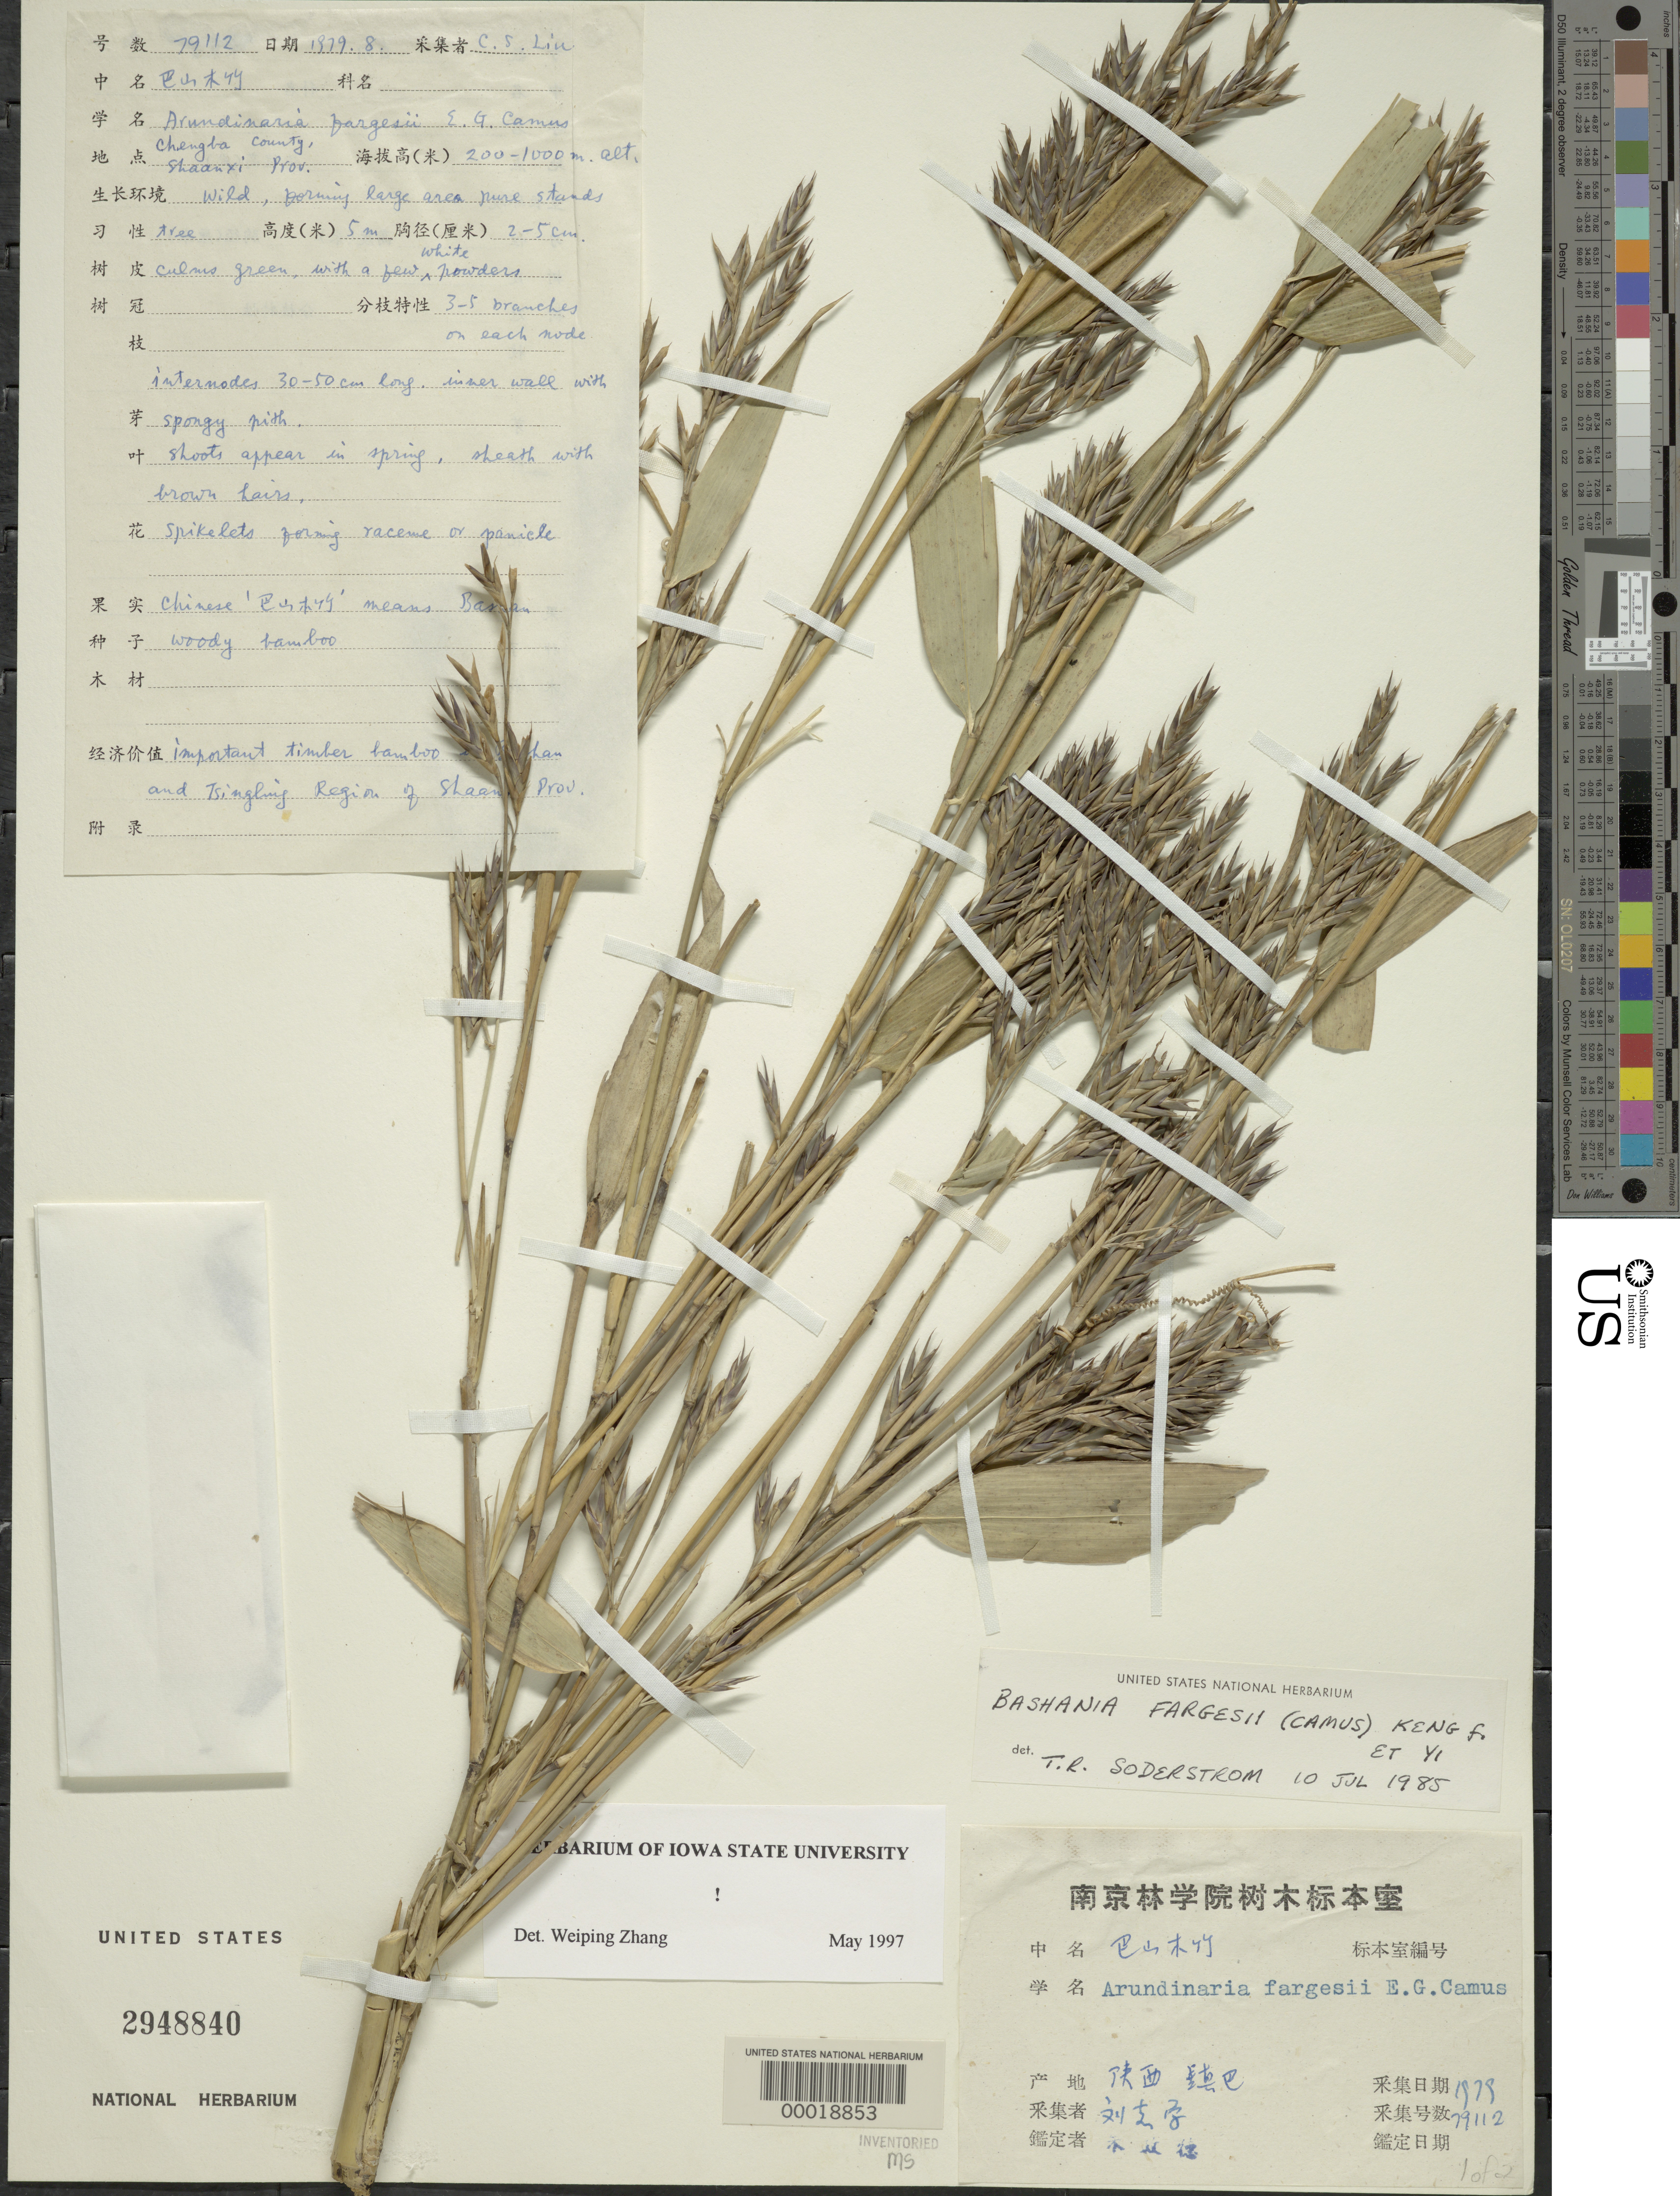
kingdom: Plantae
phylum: Tracheophyta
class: Liliopsida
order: Poales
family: Poaceae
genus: Bashania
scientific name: Bashania fargesii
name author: (E.G. Camus) Keng f. & T.P. Yi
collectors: C. Lin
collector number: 79112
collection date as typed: Aug 1979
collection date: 1979-08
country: China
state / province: Shaanxi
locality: Chengba cty, shaanxi prov.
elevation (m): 200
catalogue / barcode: US 2948840